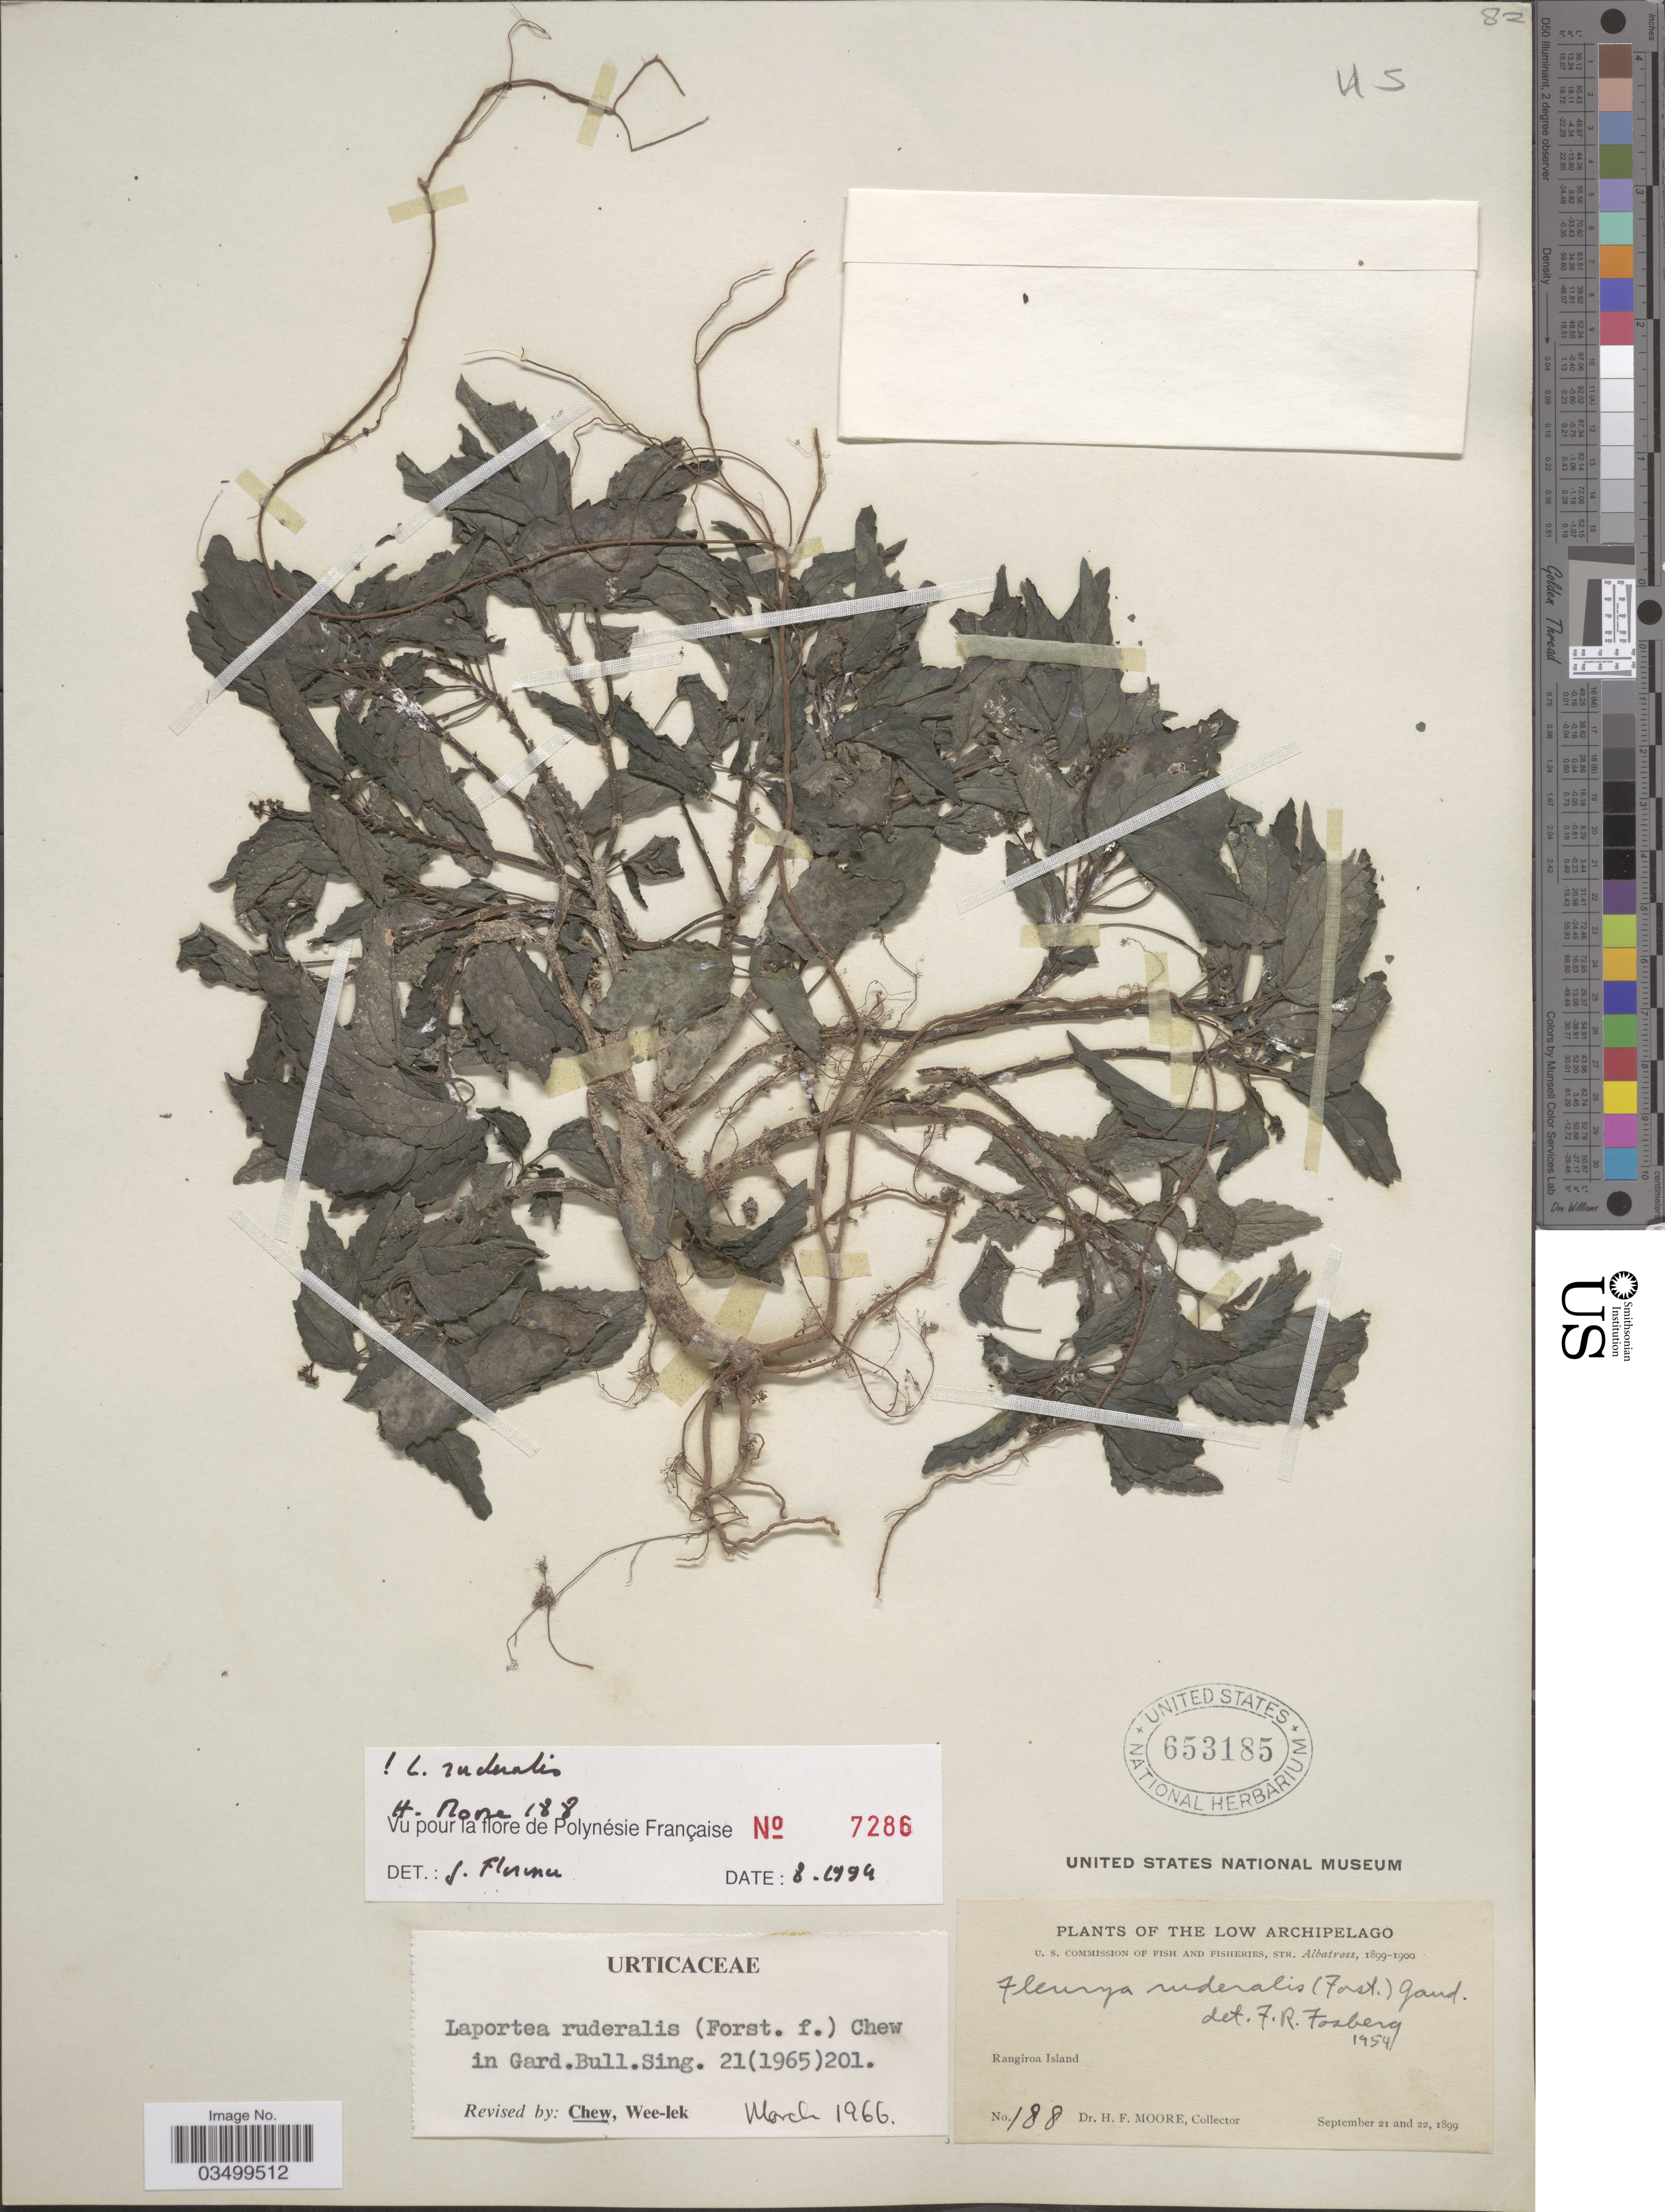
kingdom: Plantae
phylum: Tracheophyta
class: Magnoliopsida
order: Rosales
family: Urticaceae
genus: Laportea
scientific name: Laportea ruderalis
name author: (G. Forst.) Chew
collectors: H. F. Moore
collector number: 188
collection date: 1899-09-21/1899-09-22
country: French Polynesia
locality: Low Archipelago. Rangiroa Island.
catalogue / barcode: US 653185